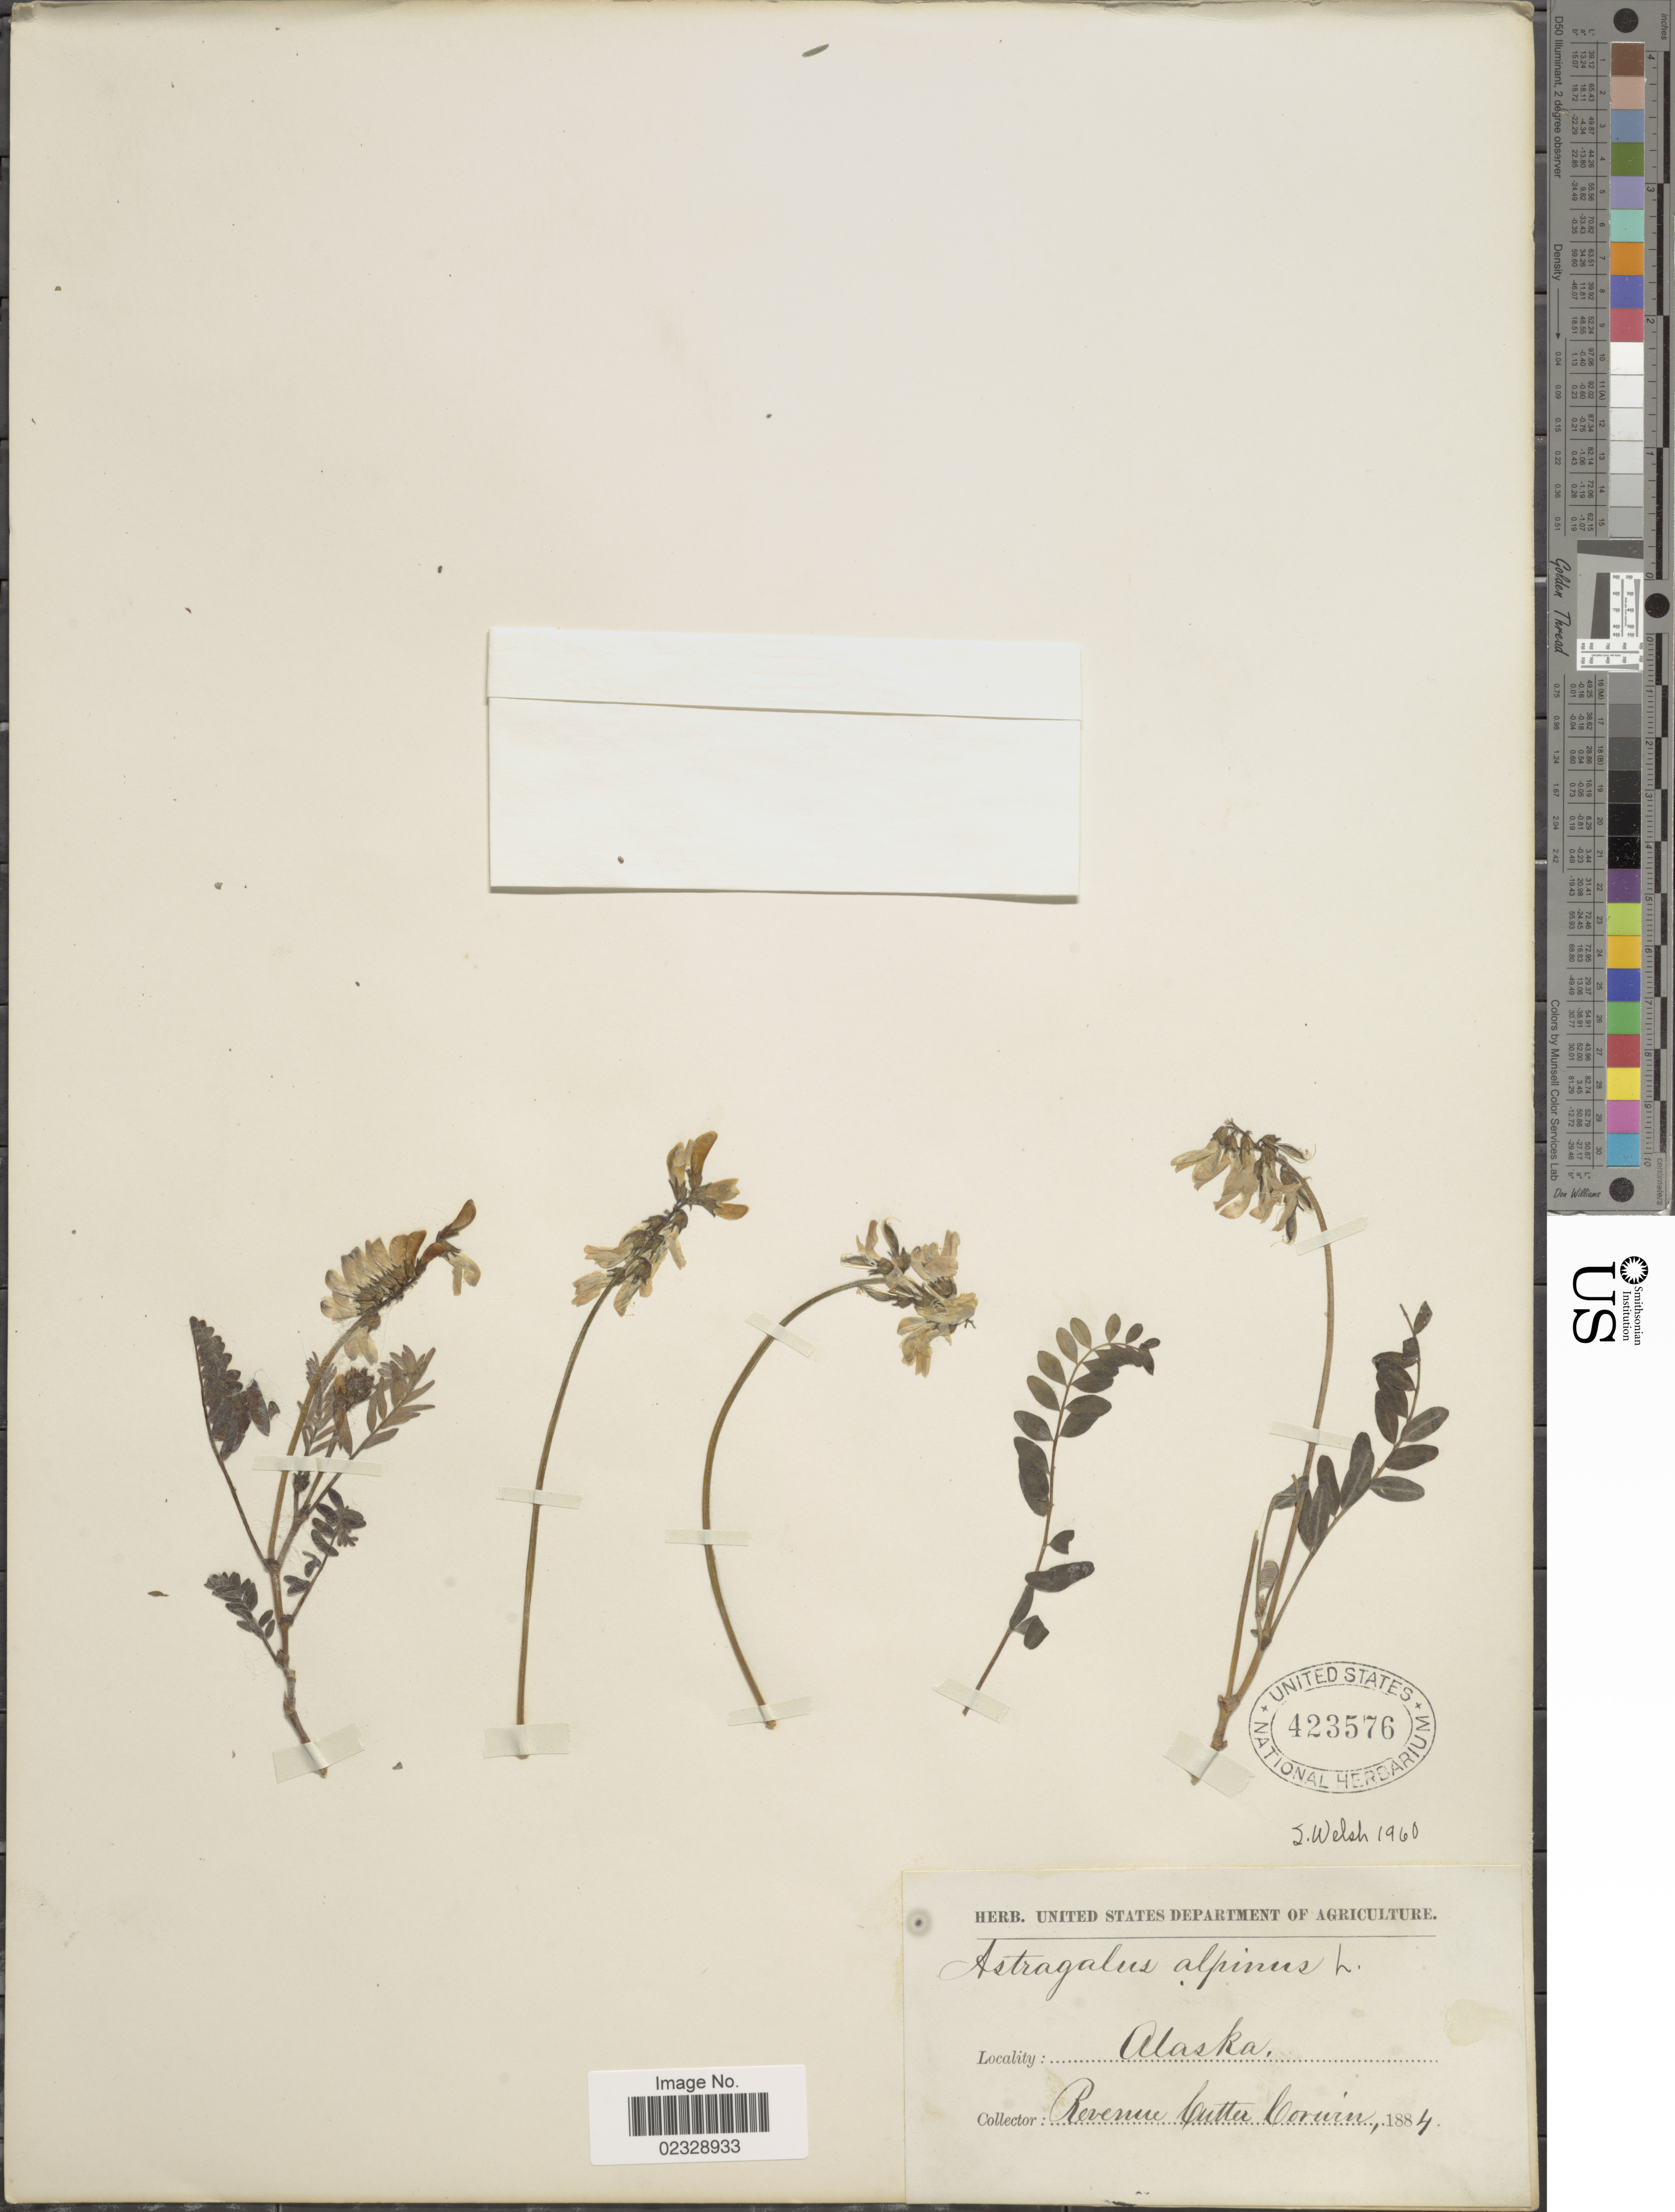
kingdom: Plantae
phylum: Tracheophyta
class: Magnoliopsida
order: Fabales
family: Fabaceae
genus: Astragalus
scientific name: Astragalus alpinus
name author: L.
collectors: C. Cornin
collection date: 1884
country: United States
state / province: Alaska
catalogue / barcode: US 423576